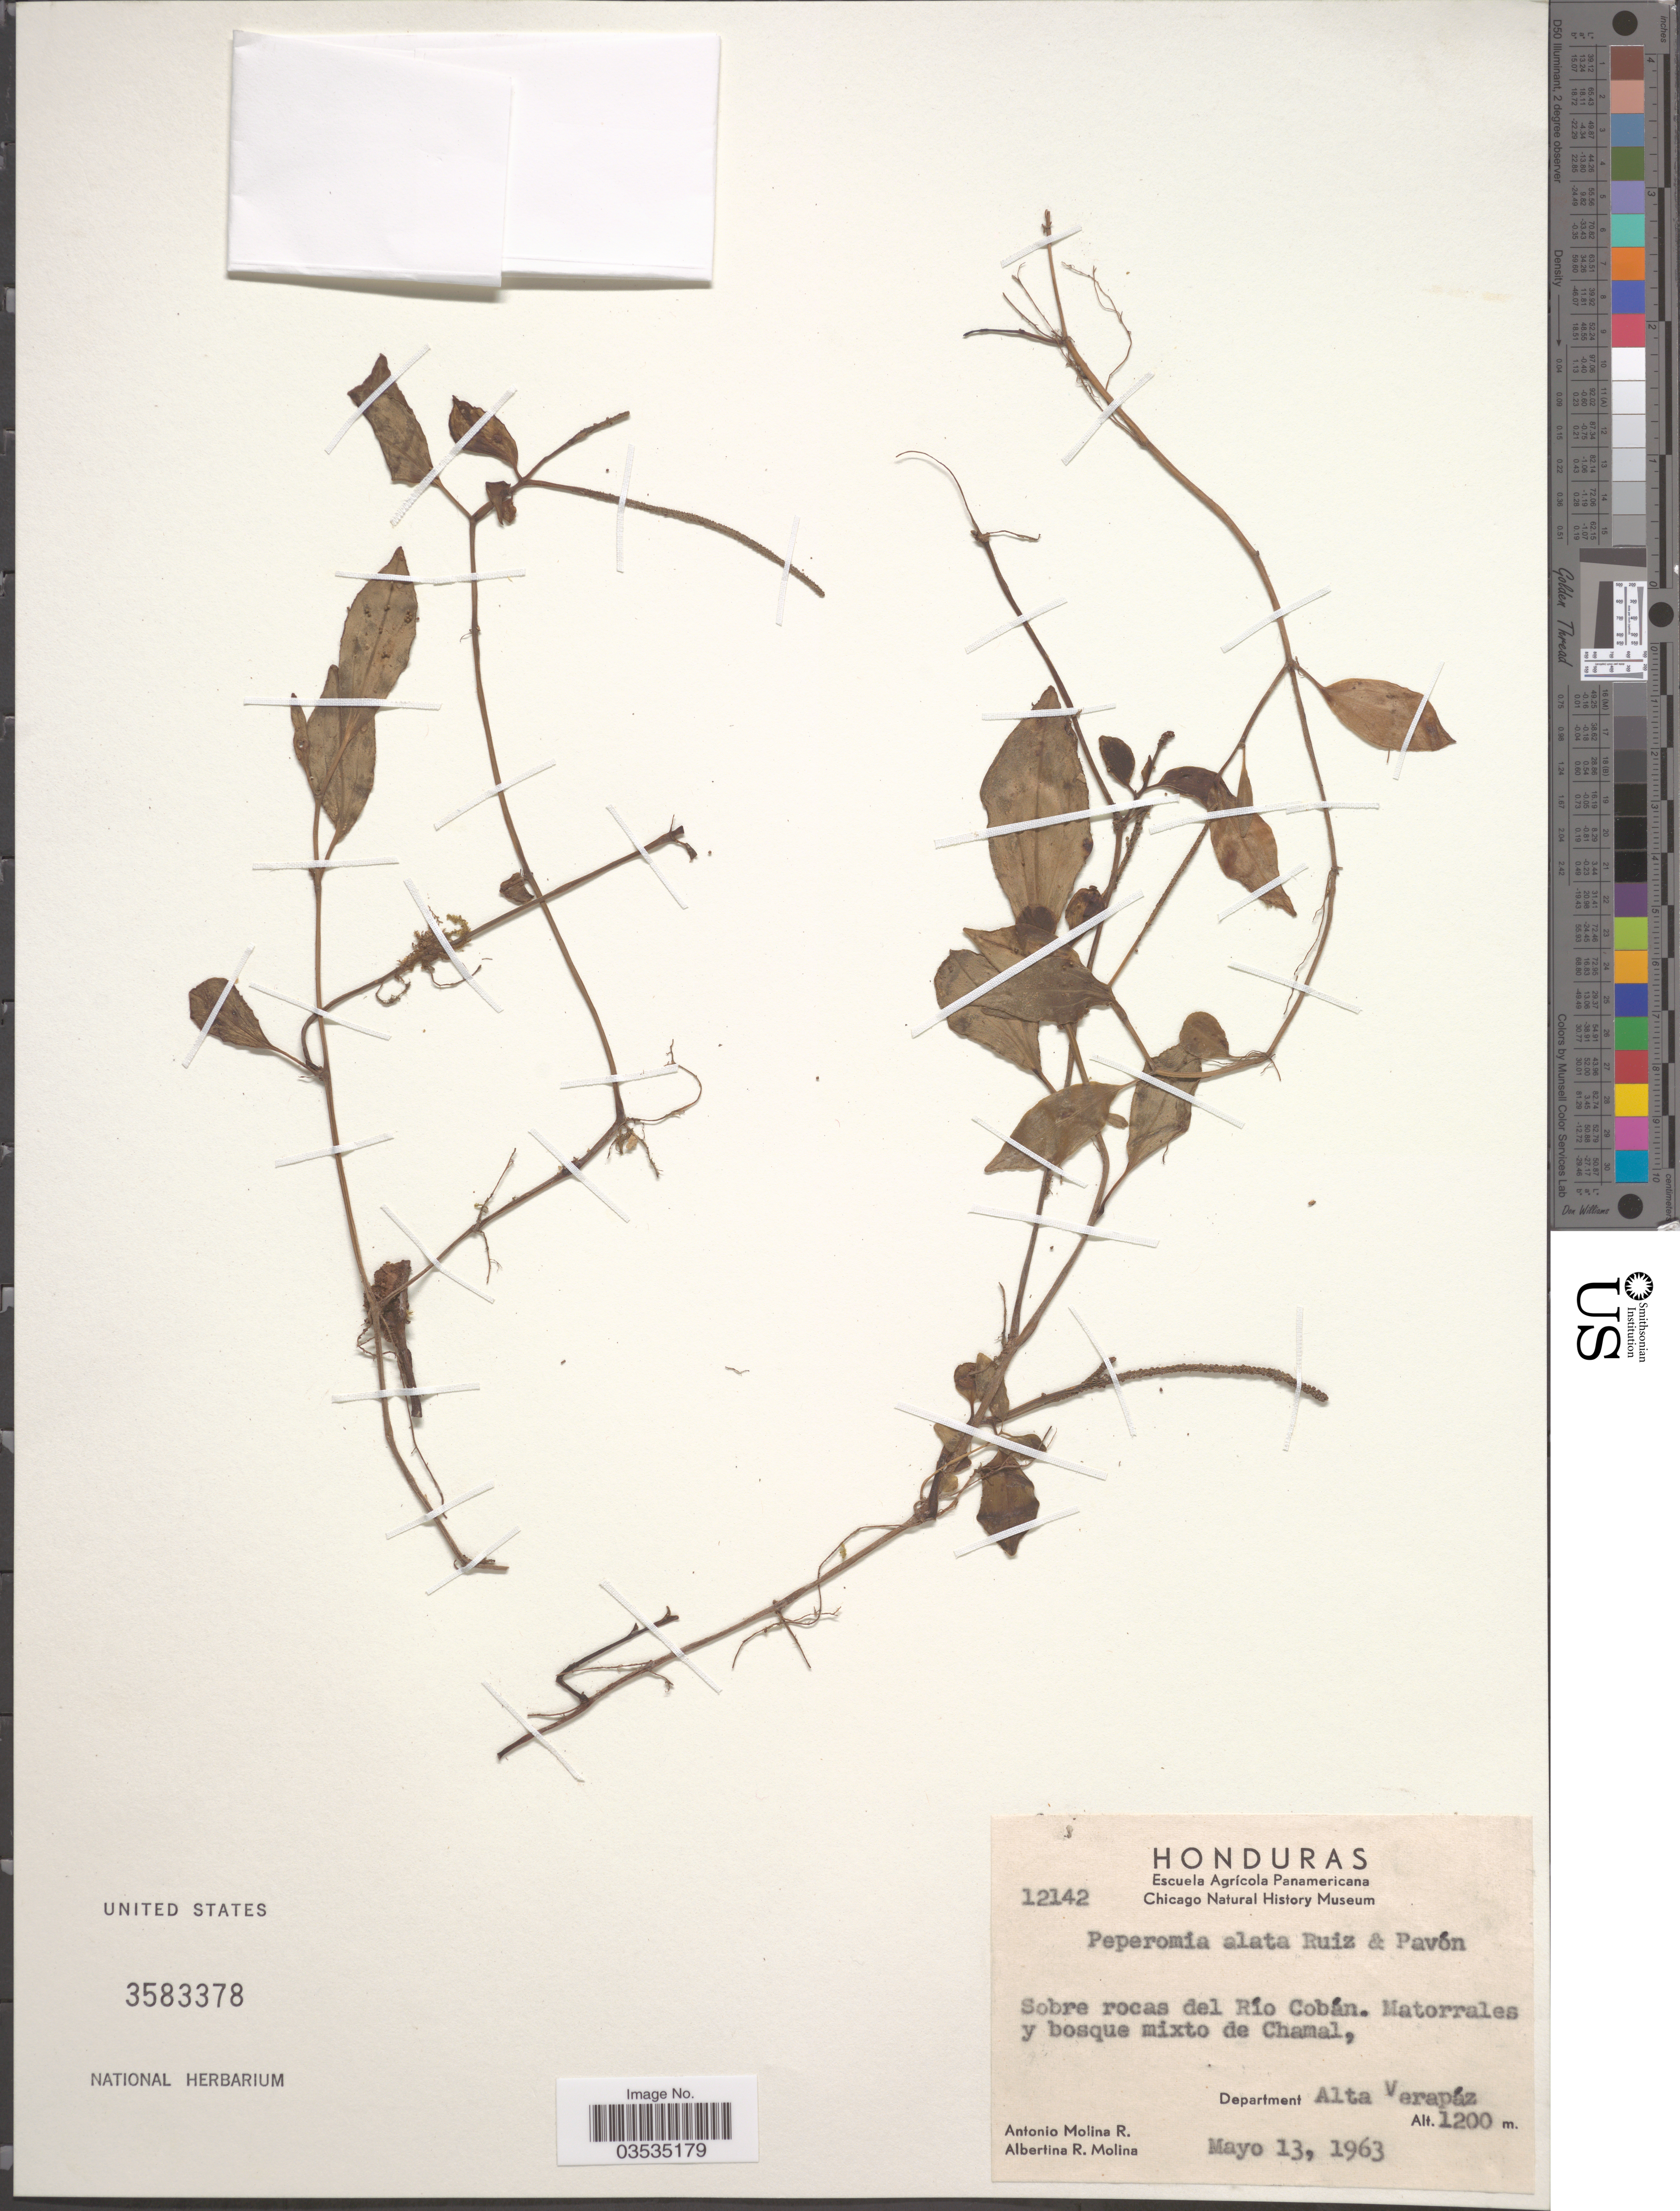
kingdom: Plantae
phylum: Tracheophyta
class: Magnoliopsida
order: Piperales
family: Piperaceae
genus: Peperomia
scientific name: Peperomia verediana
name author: Trel. in J.F. Macbr.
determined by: Jiménez, José Estaban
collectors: A. Molina R. & A. R. Molina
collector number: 12142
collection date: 1963-05-13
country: Honduras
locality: Sobre rocas del Río Cobán. Matorrales y bosque mixto de Chamal, Department Alta Verapáz.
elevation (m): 1200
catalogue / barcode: US 3583378